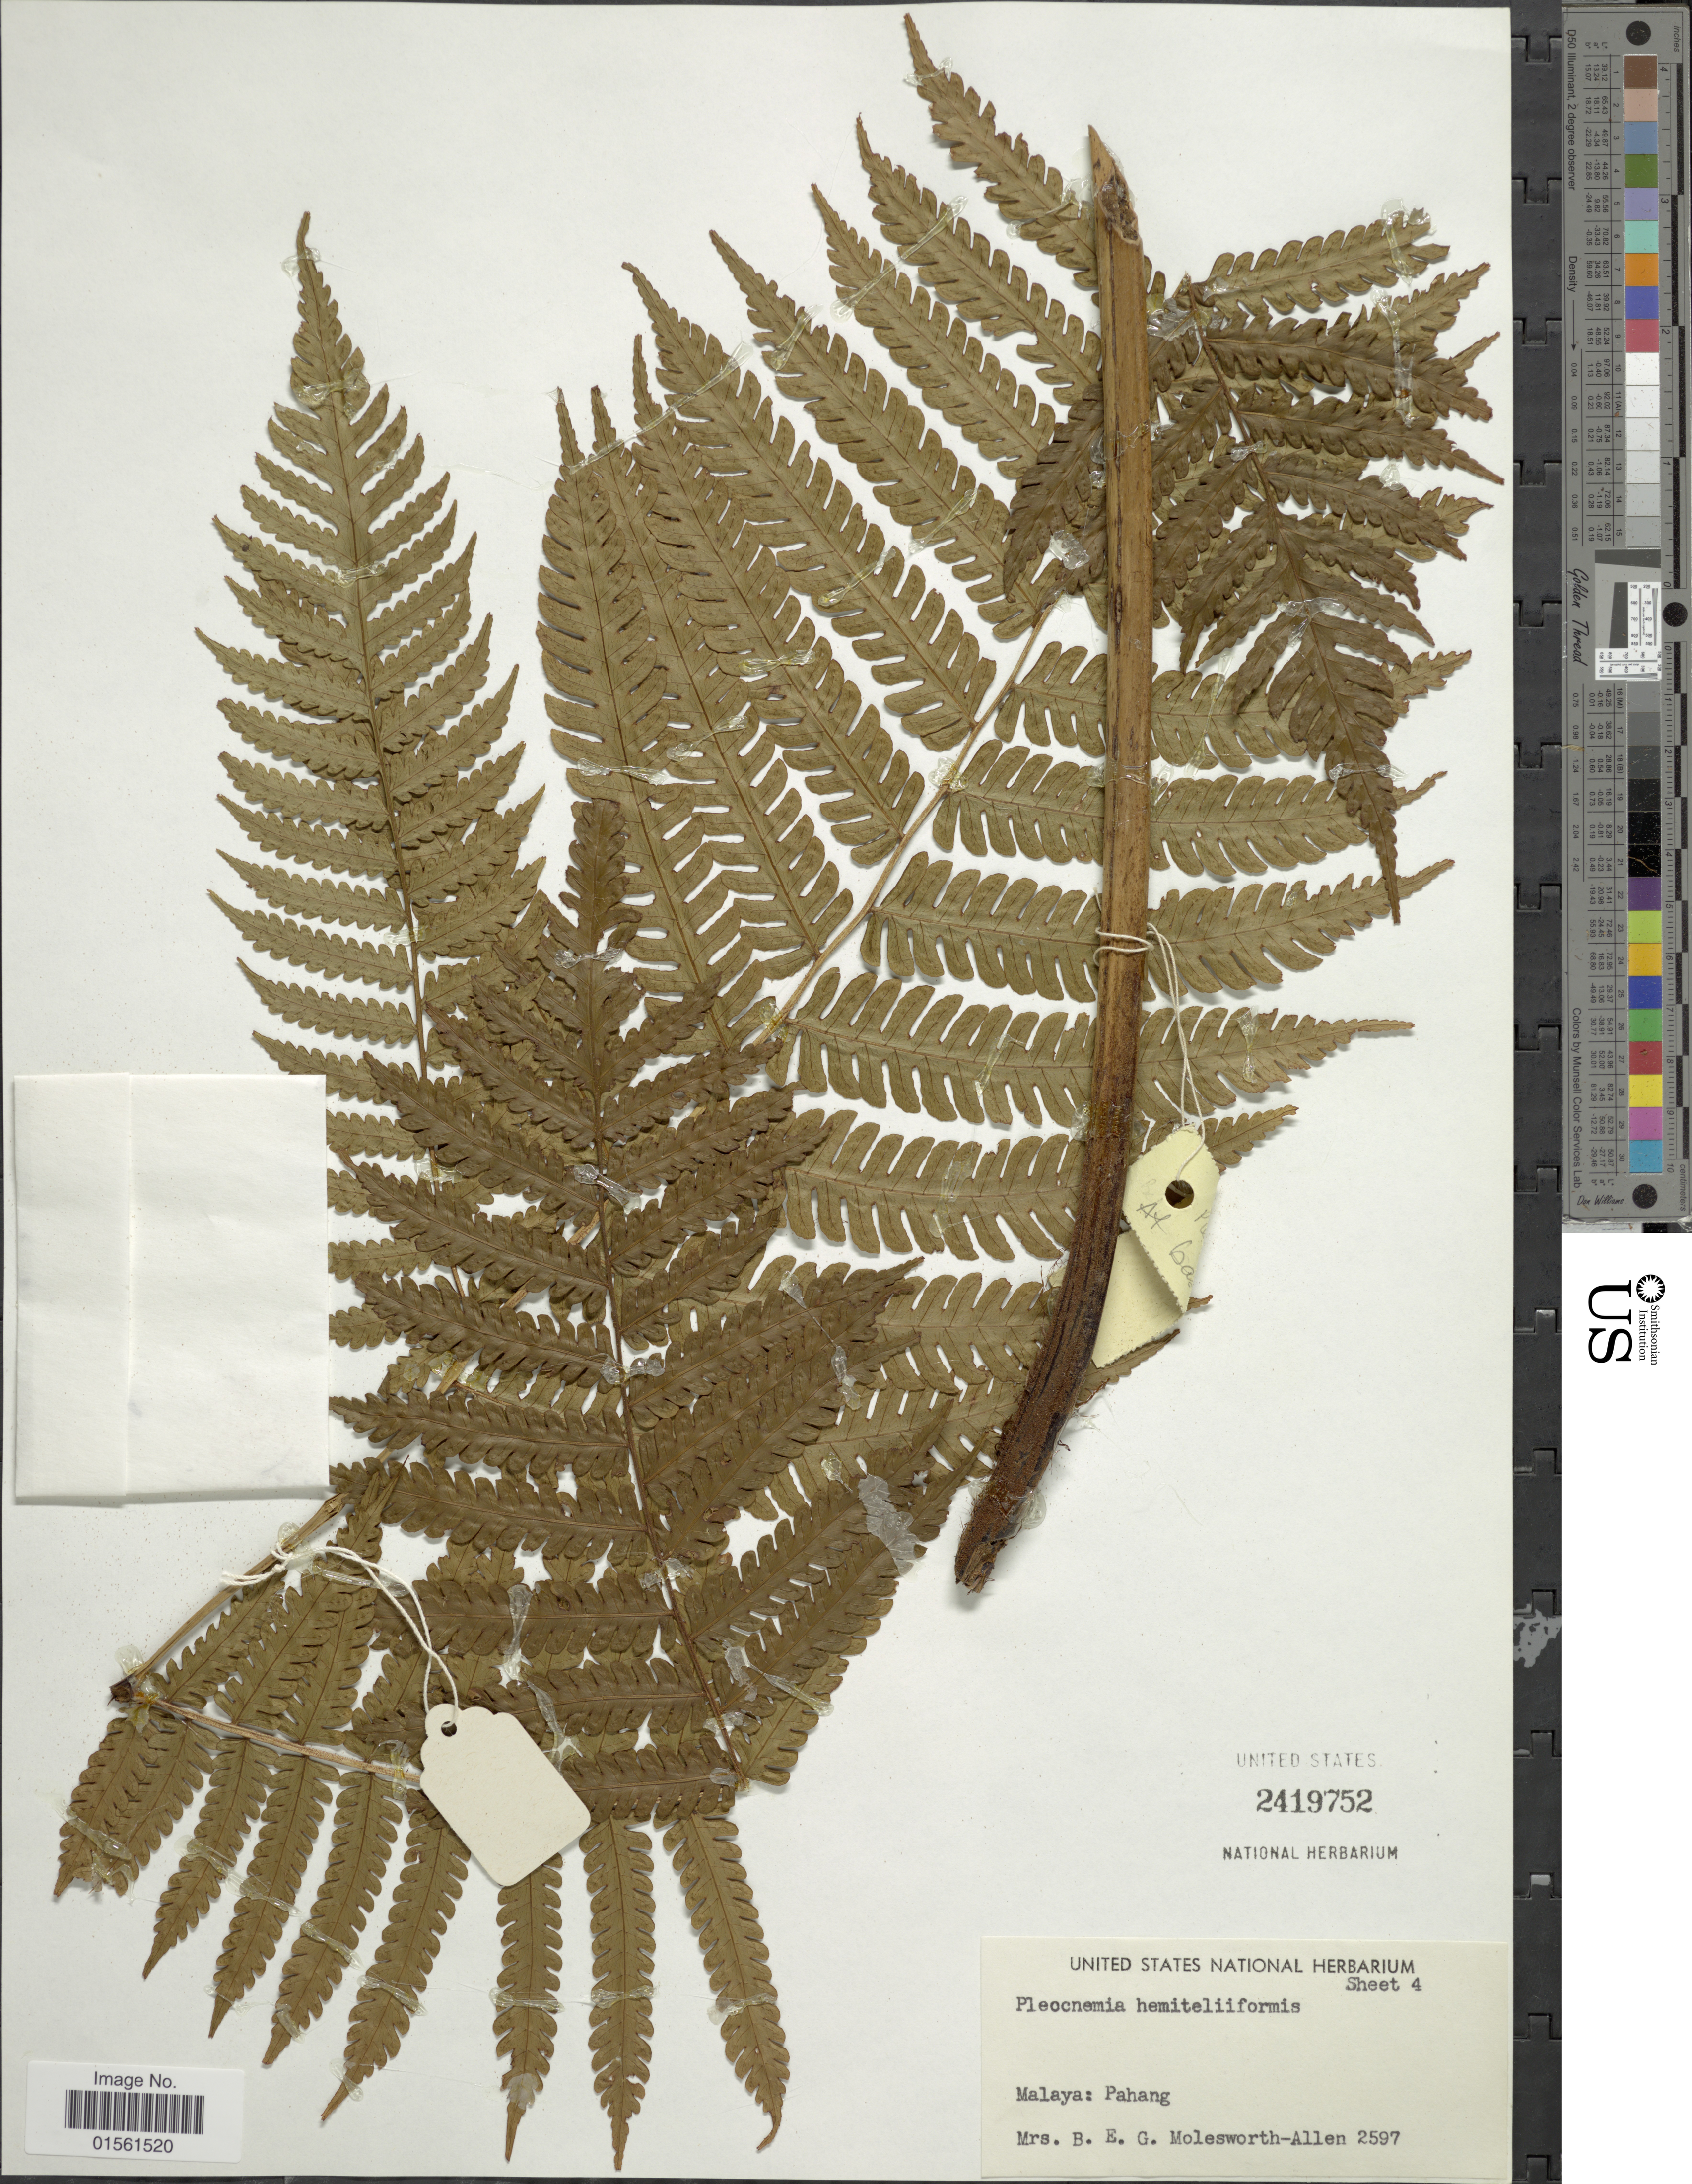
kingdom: Plantae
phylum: Tracheophyta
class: Polypodiopsida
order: Polypodiales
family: Dryopteridaceae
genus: Pleocnemia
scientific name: Pleocnemia hemiteliiformis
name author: (Racib.) Holttum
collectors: Mrs. B. E. G. Molesworth-Allen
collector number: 2597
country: Malaysia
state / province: Pahang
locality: Malaya: Pahang.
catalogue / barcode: US 2419752